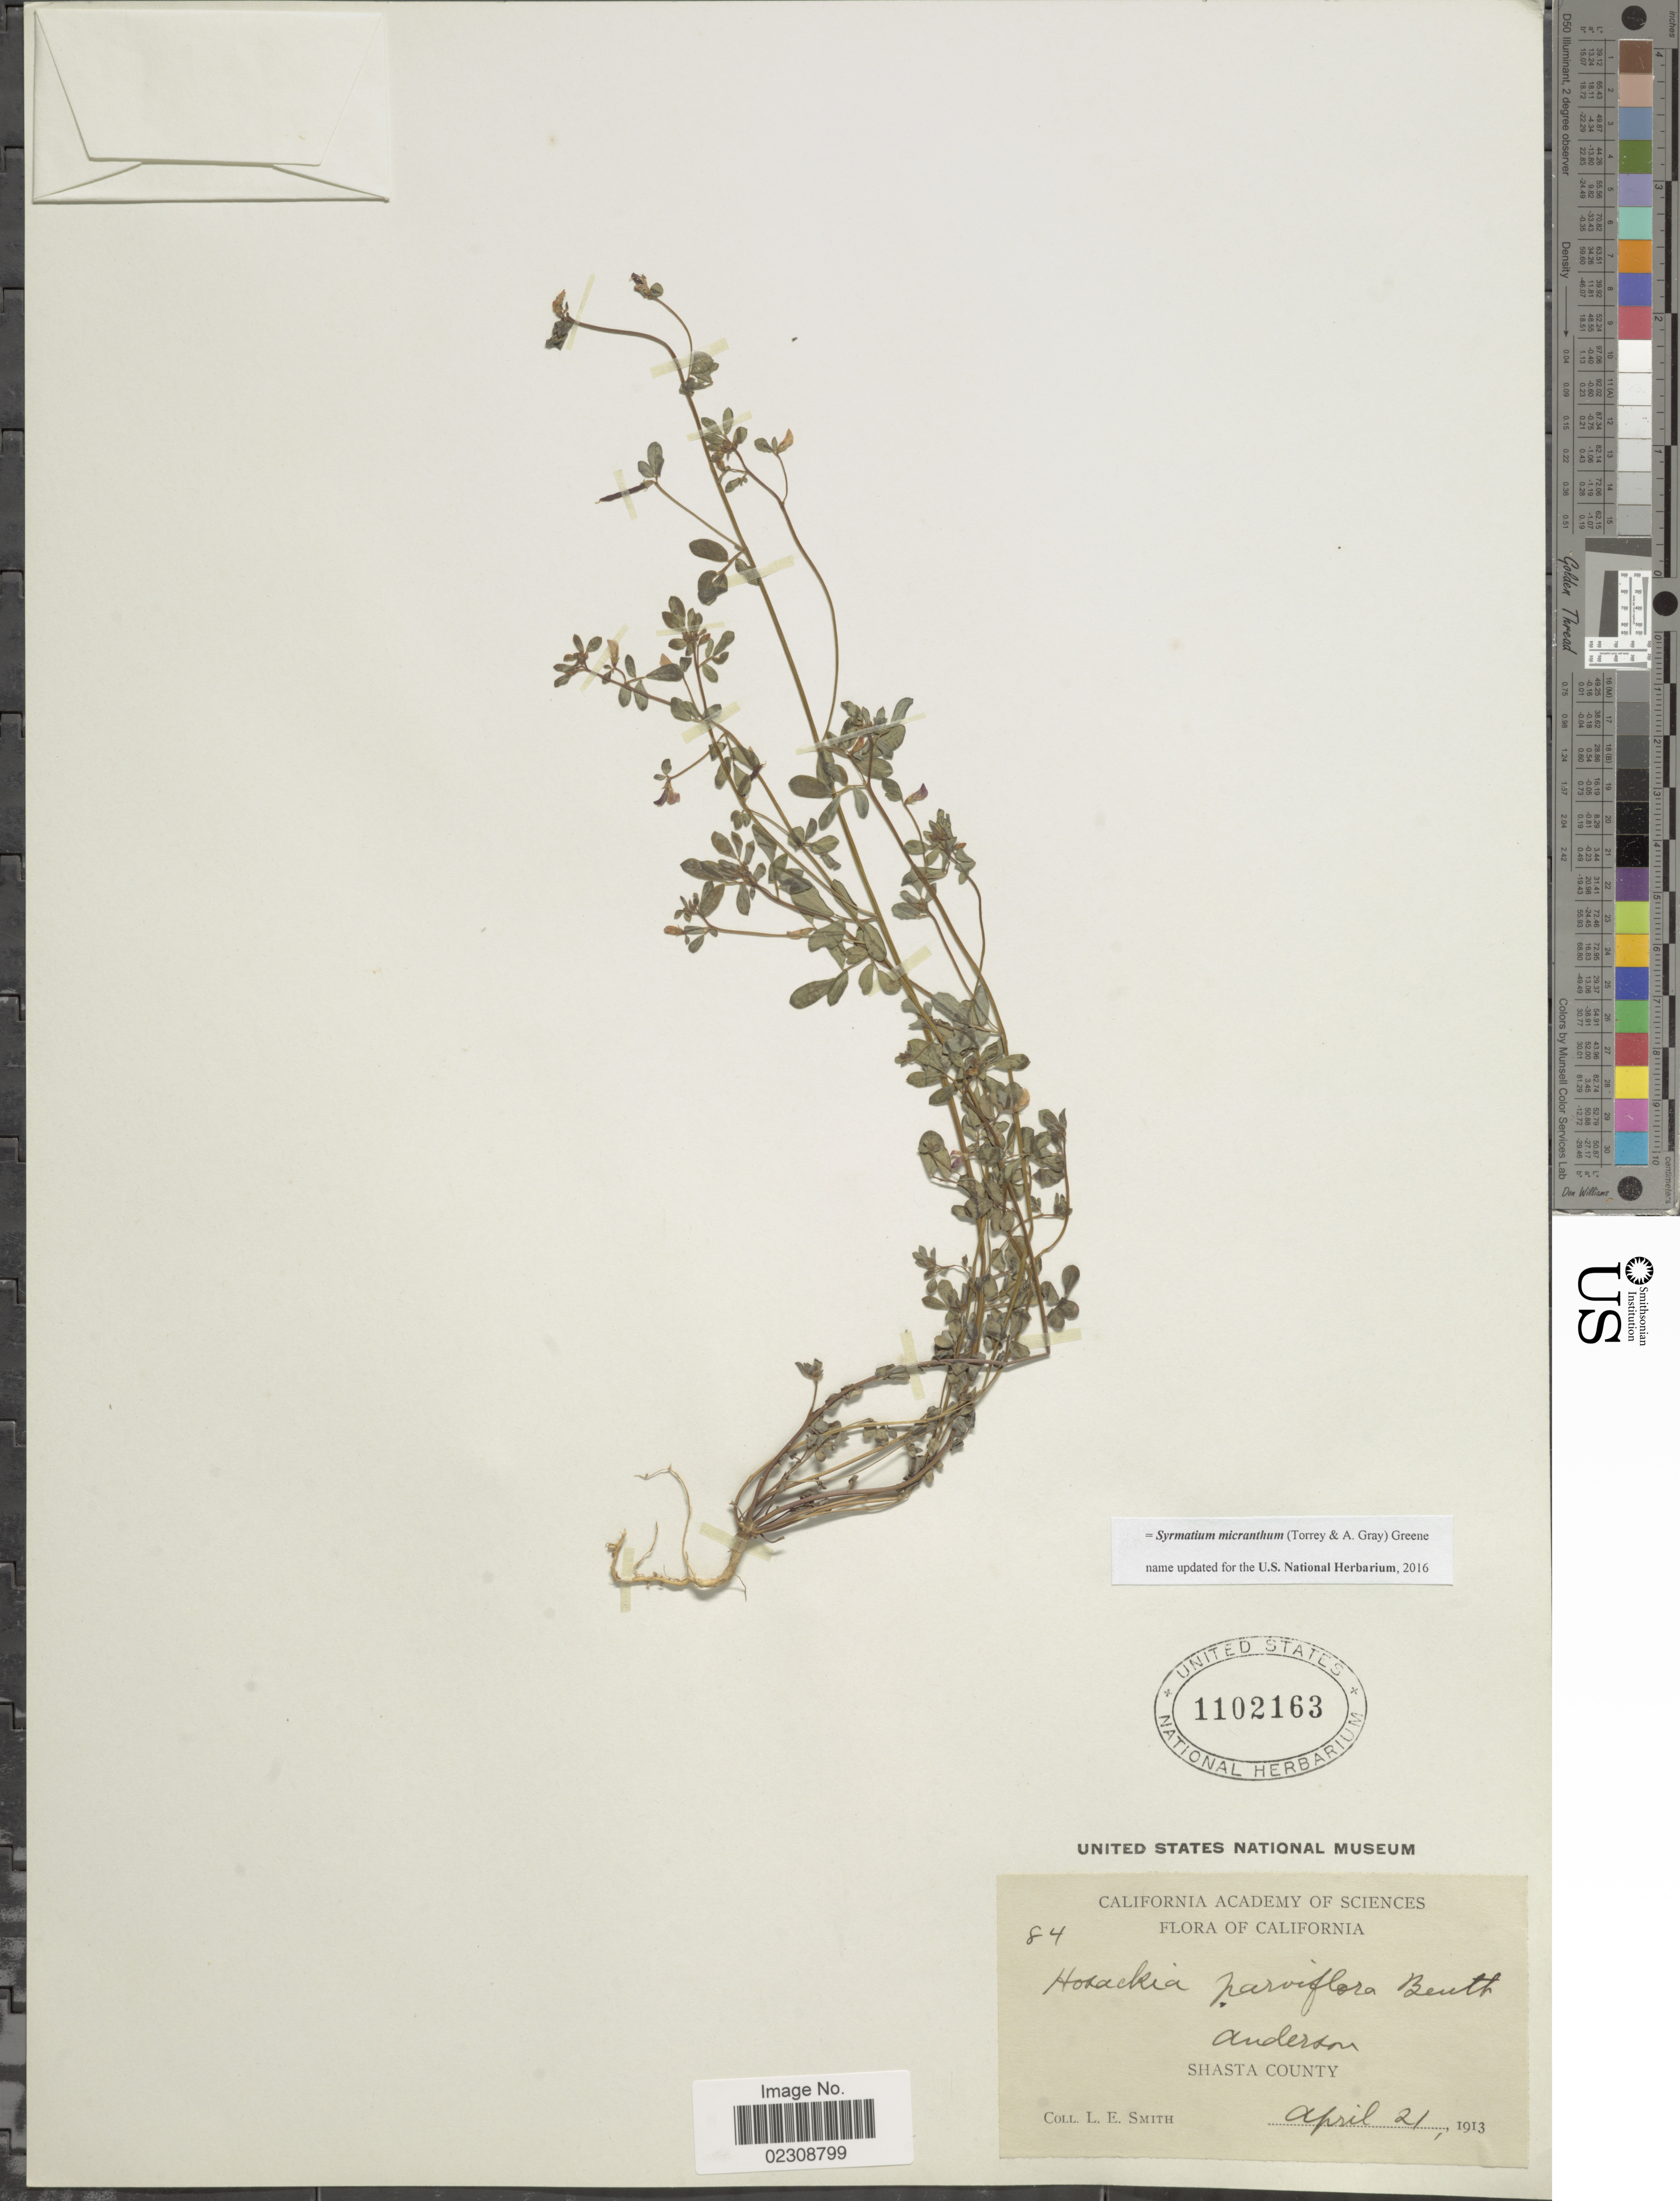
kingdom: Plantae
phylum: Tracheophyta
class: Magnoliopsida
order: Fabales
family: Fabaceae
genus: Syrmatium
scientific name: Syrmatium micranthum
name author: (Torr. & A. Gray) Greene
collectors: L. E. Smith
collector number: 84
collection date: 1913-04-21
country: United States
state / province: California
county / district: Shasta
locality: Shasta County. Anderson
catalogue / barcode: US 1102163